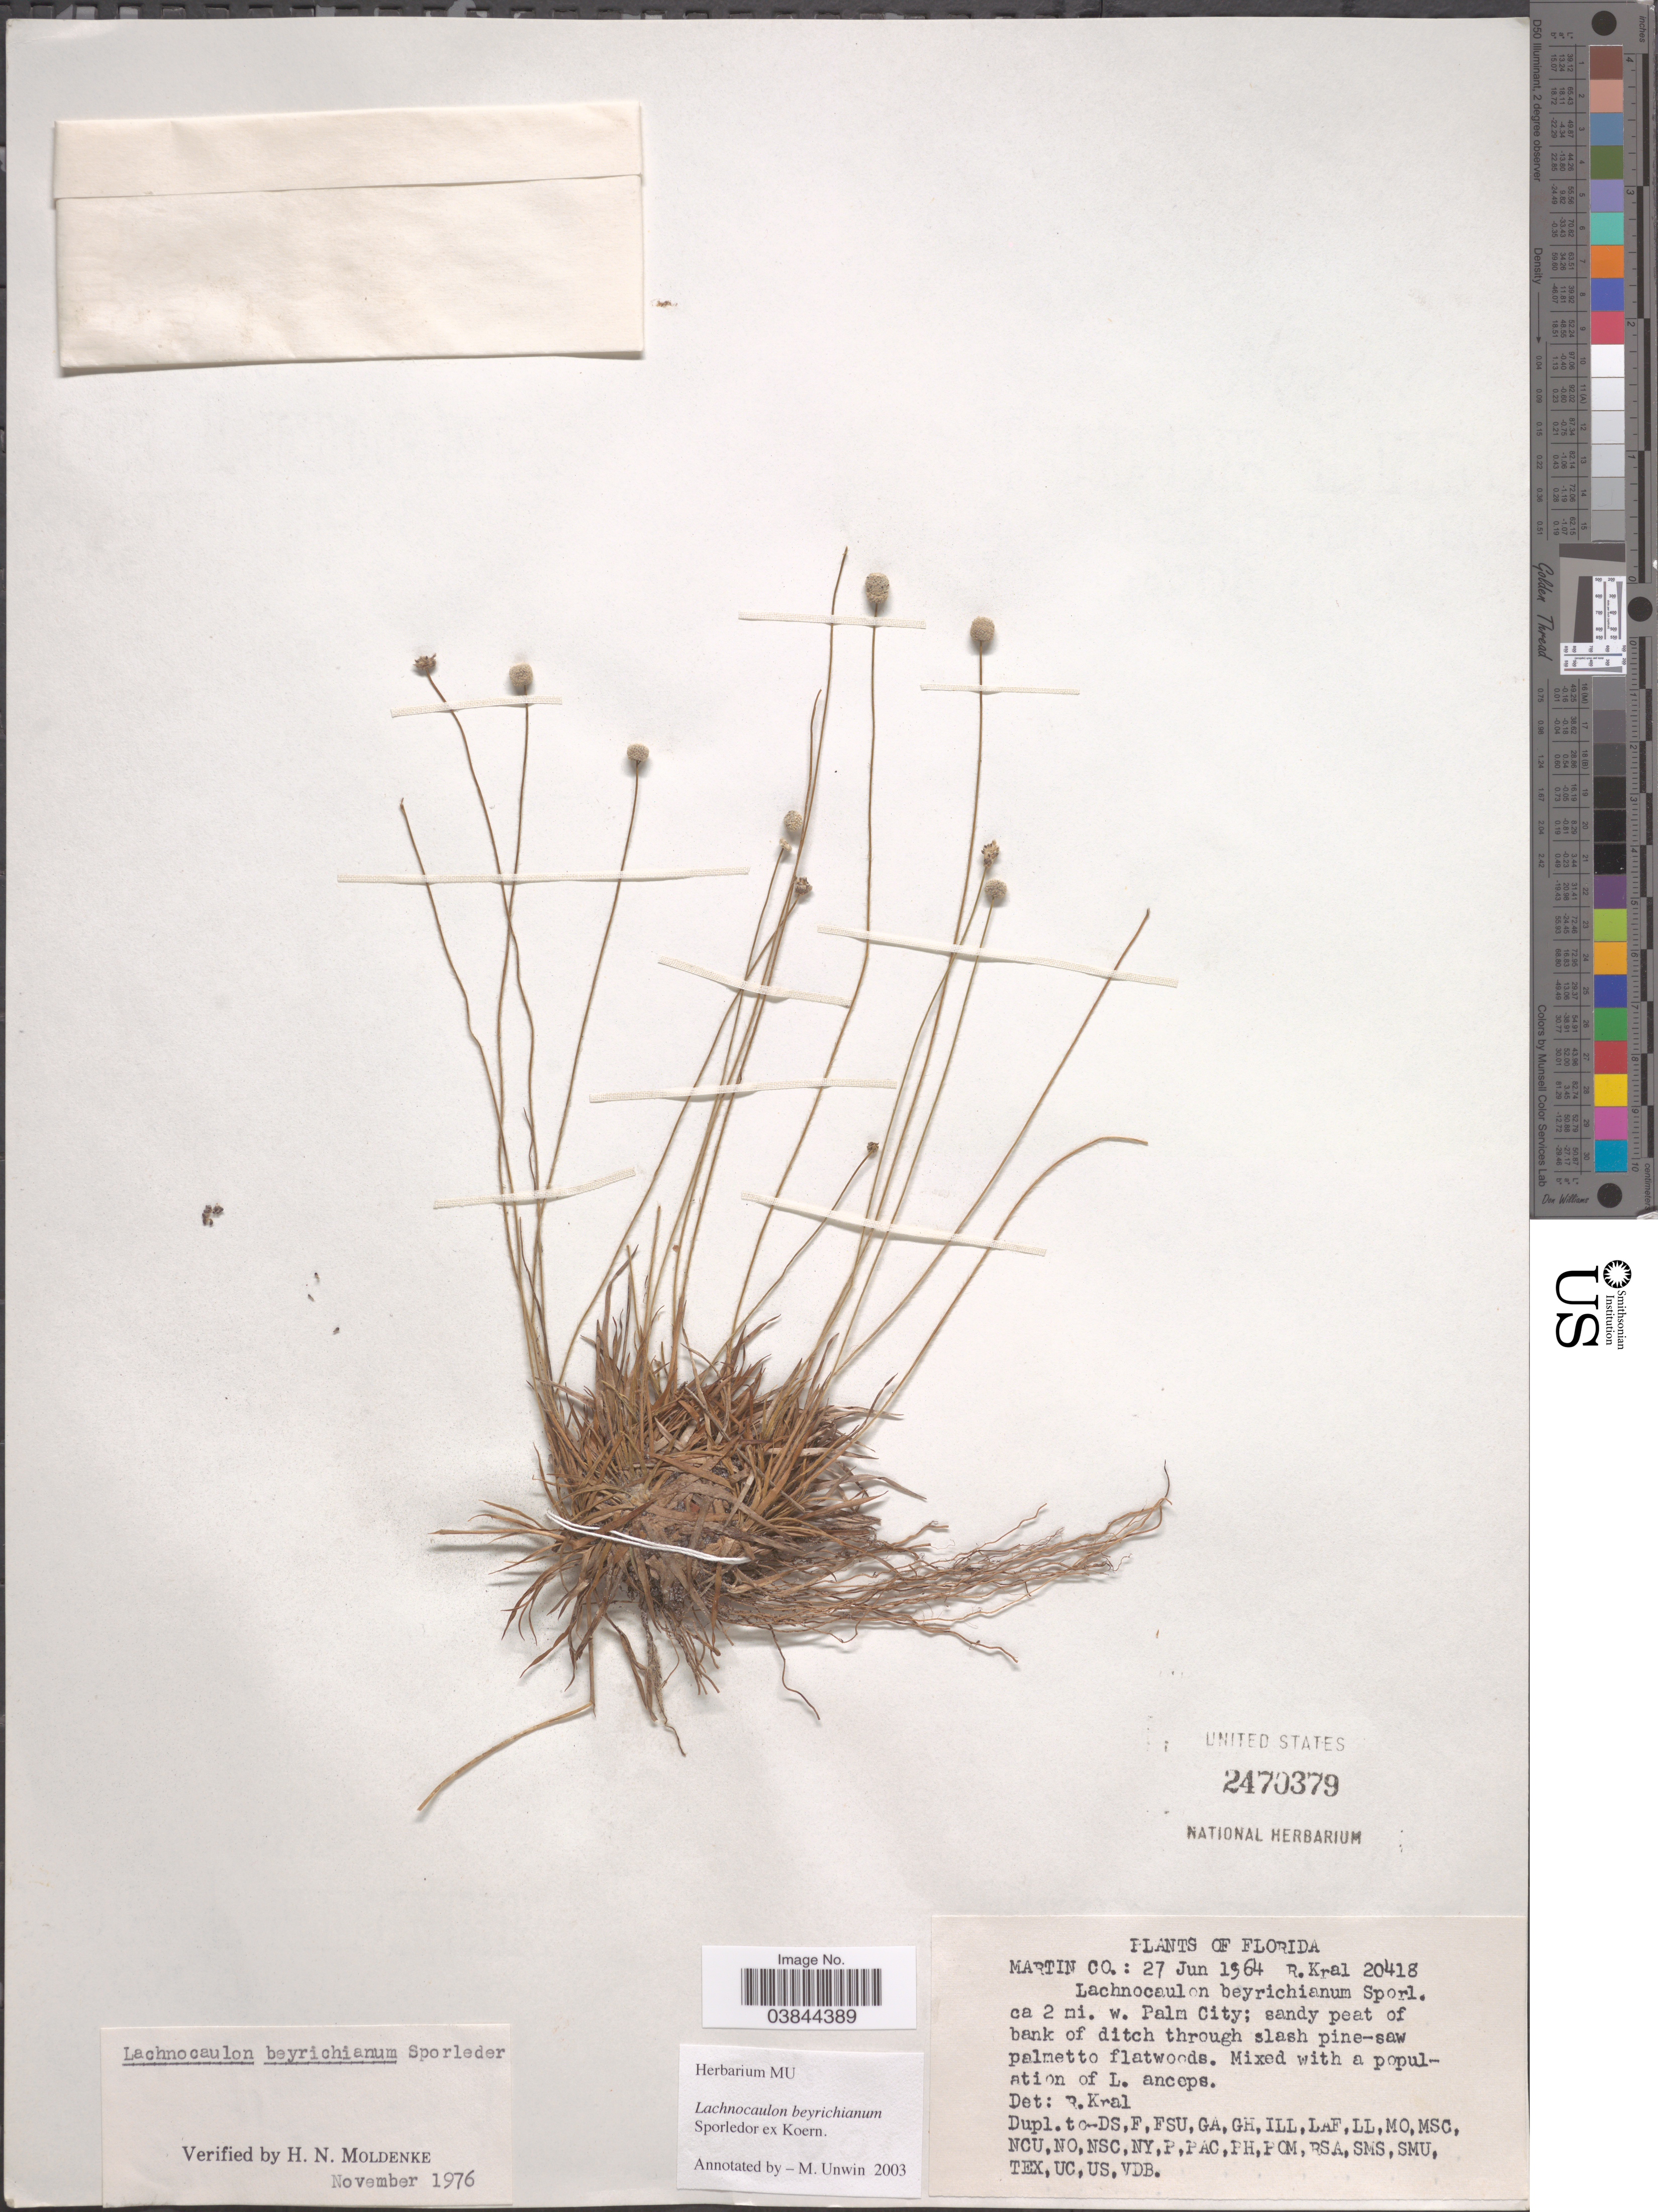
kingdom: Plantae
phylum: Tracheophyta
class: Liliopsida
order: Poales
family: Eriocaulaceae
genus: Lachnocaulon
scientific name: Lachnocaulon beyrichianum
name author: Sporl. ex Körn.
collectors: R. Kral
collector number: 20418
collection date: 1964-06-27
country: United States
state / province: Florida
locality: Martin Co.: ca 2 mi. w. Palm City.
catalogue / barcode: US 2470379